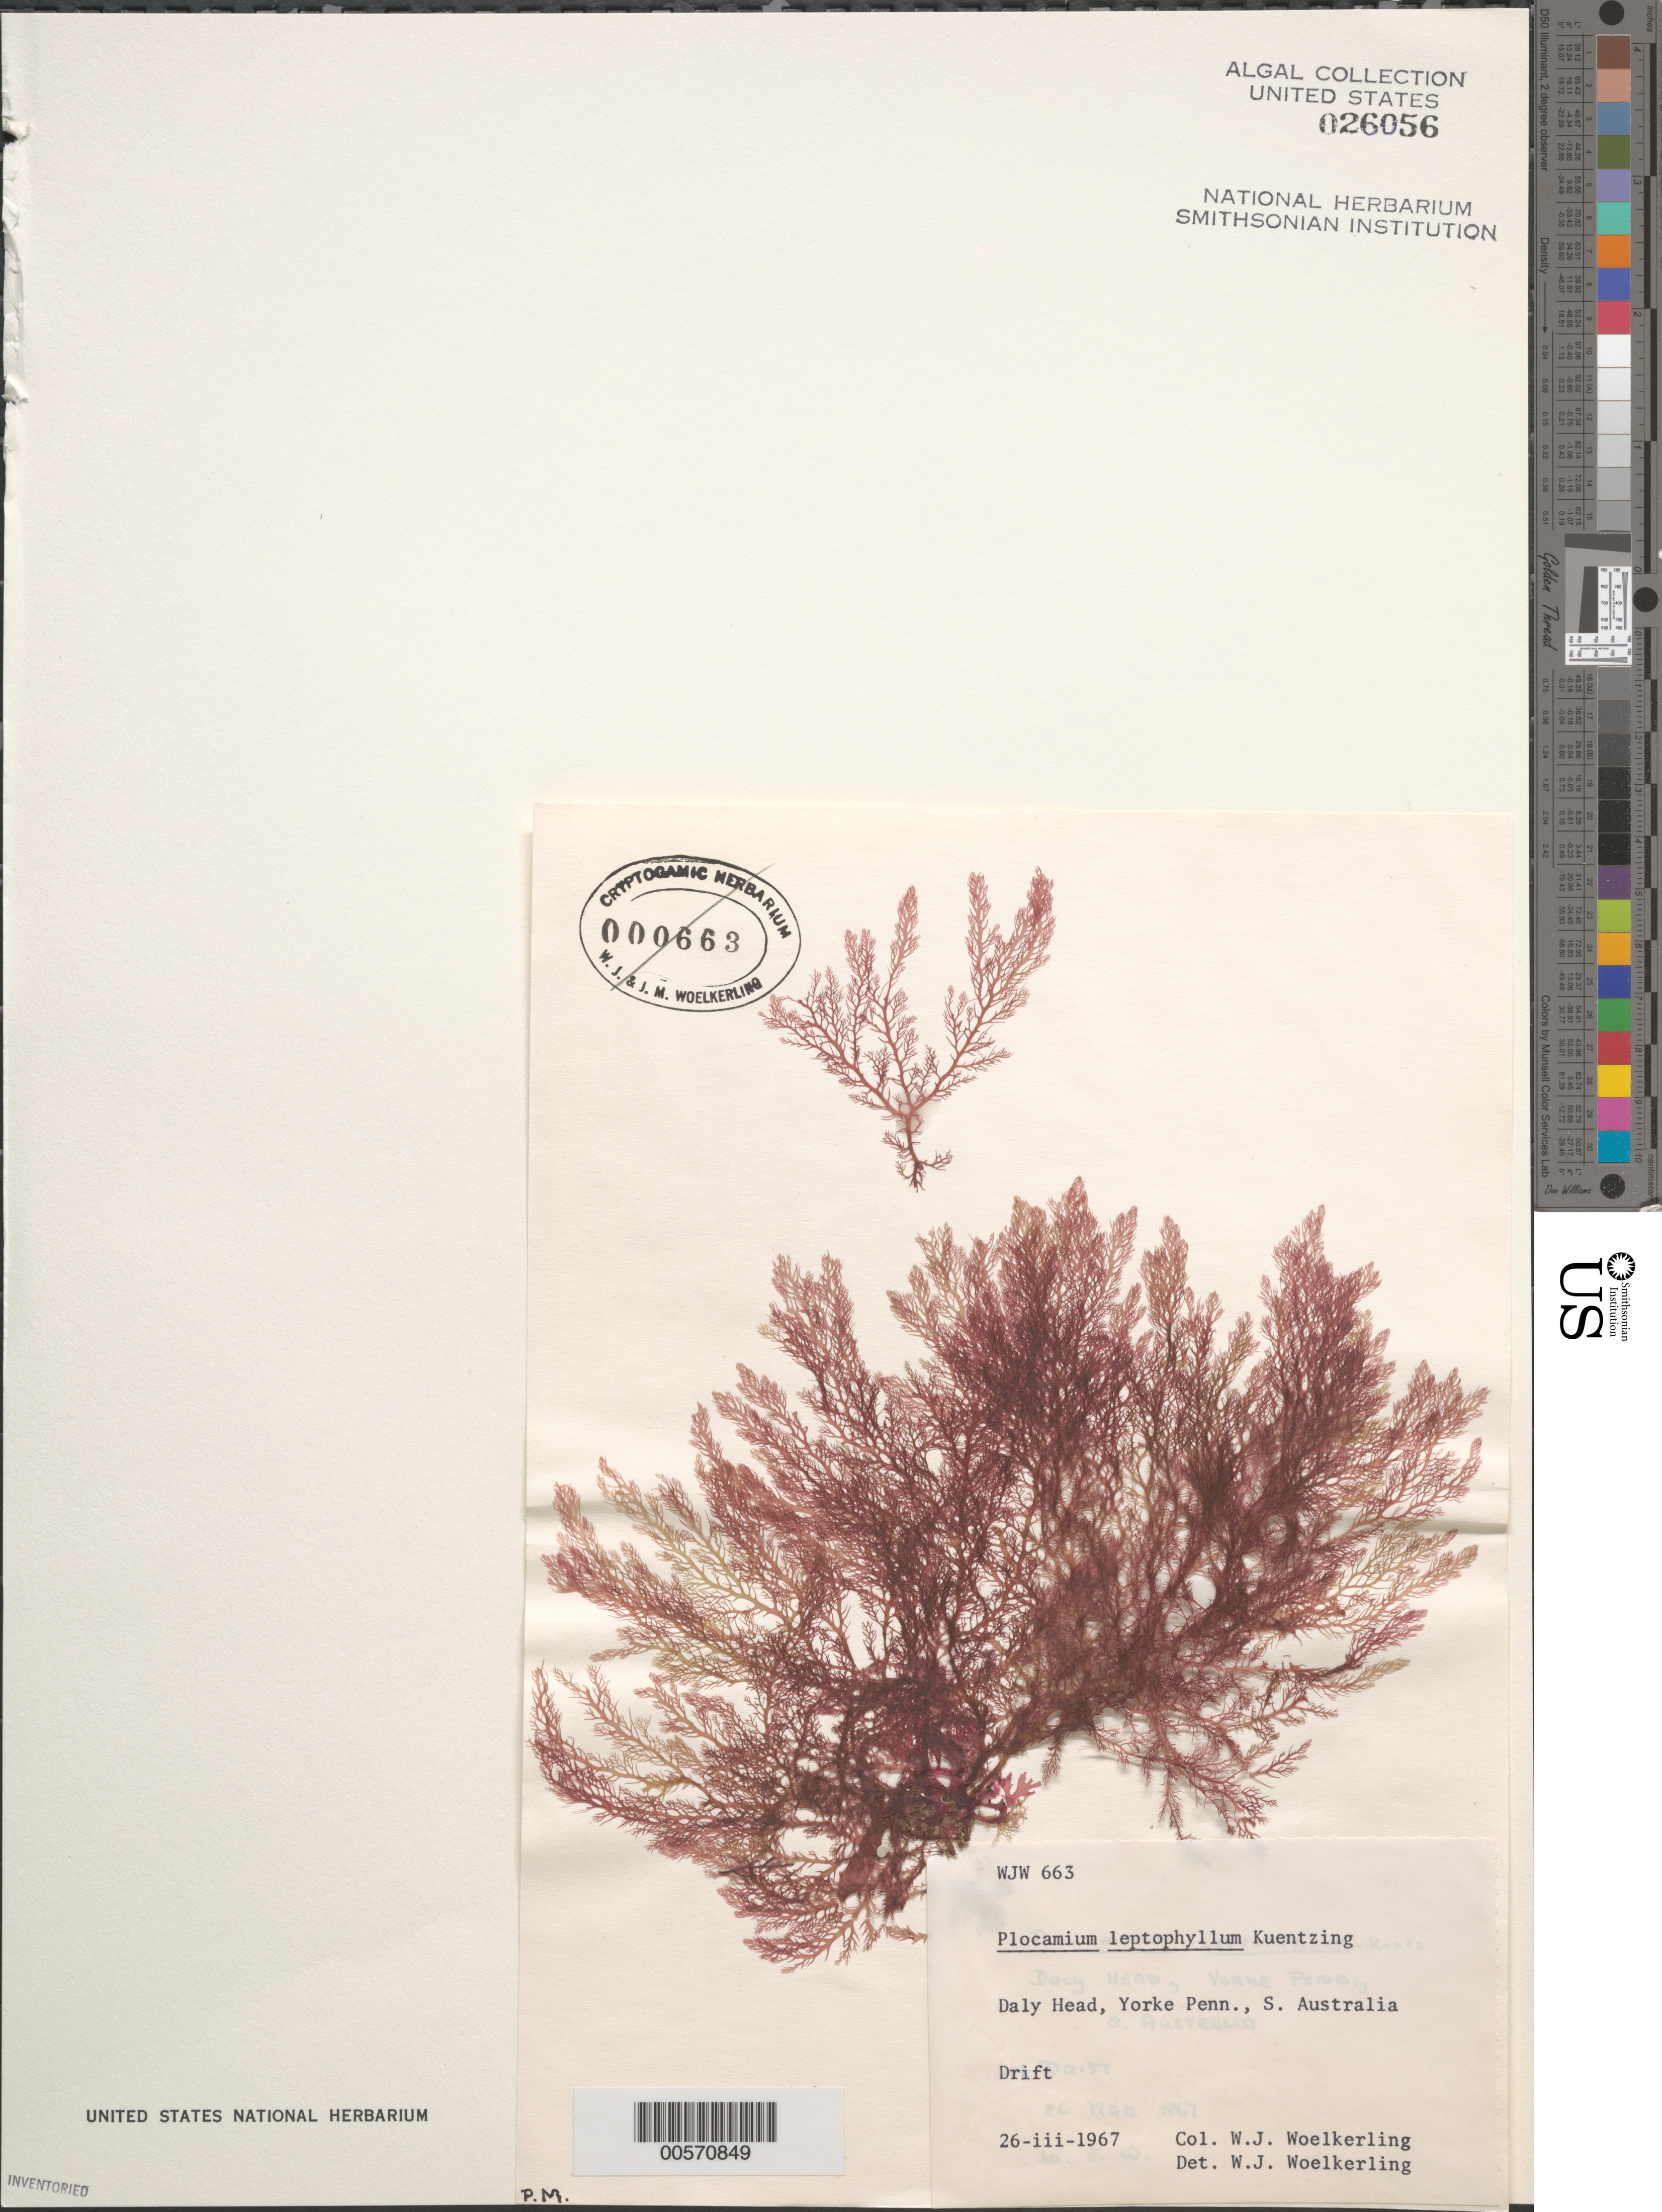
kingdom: Plantae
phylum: Rhodophyta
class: Florideophyceae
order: Plocamiales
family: Plocamiaceae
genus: Plocamium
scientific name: Plocamium leptophyllum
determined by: Woelkerling, W. J.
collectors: W. Woelkerling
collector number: WJW 663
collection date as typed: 26 Mar 1967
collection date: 1967-03-26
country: Australia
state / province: South Australia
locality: Daly Head, Yorke Peninsula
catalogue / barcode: US 26056